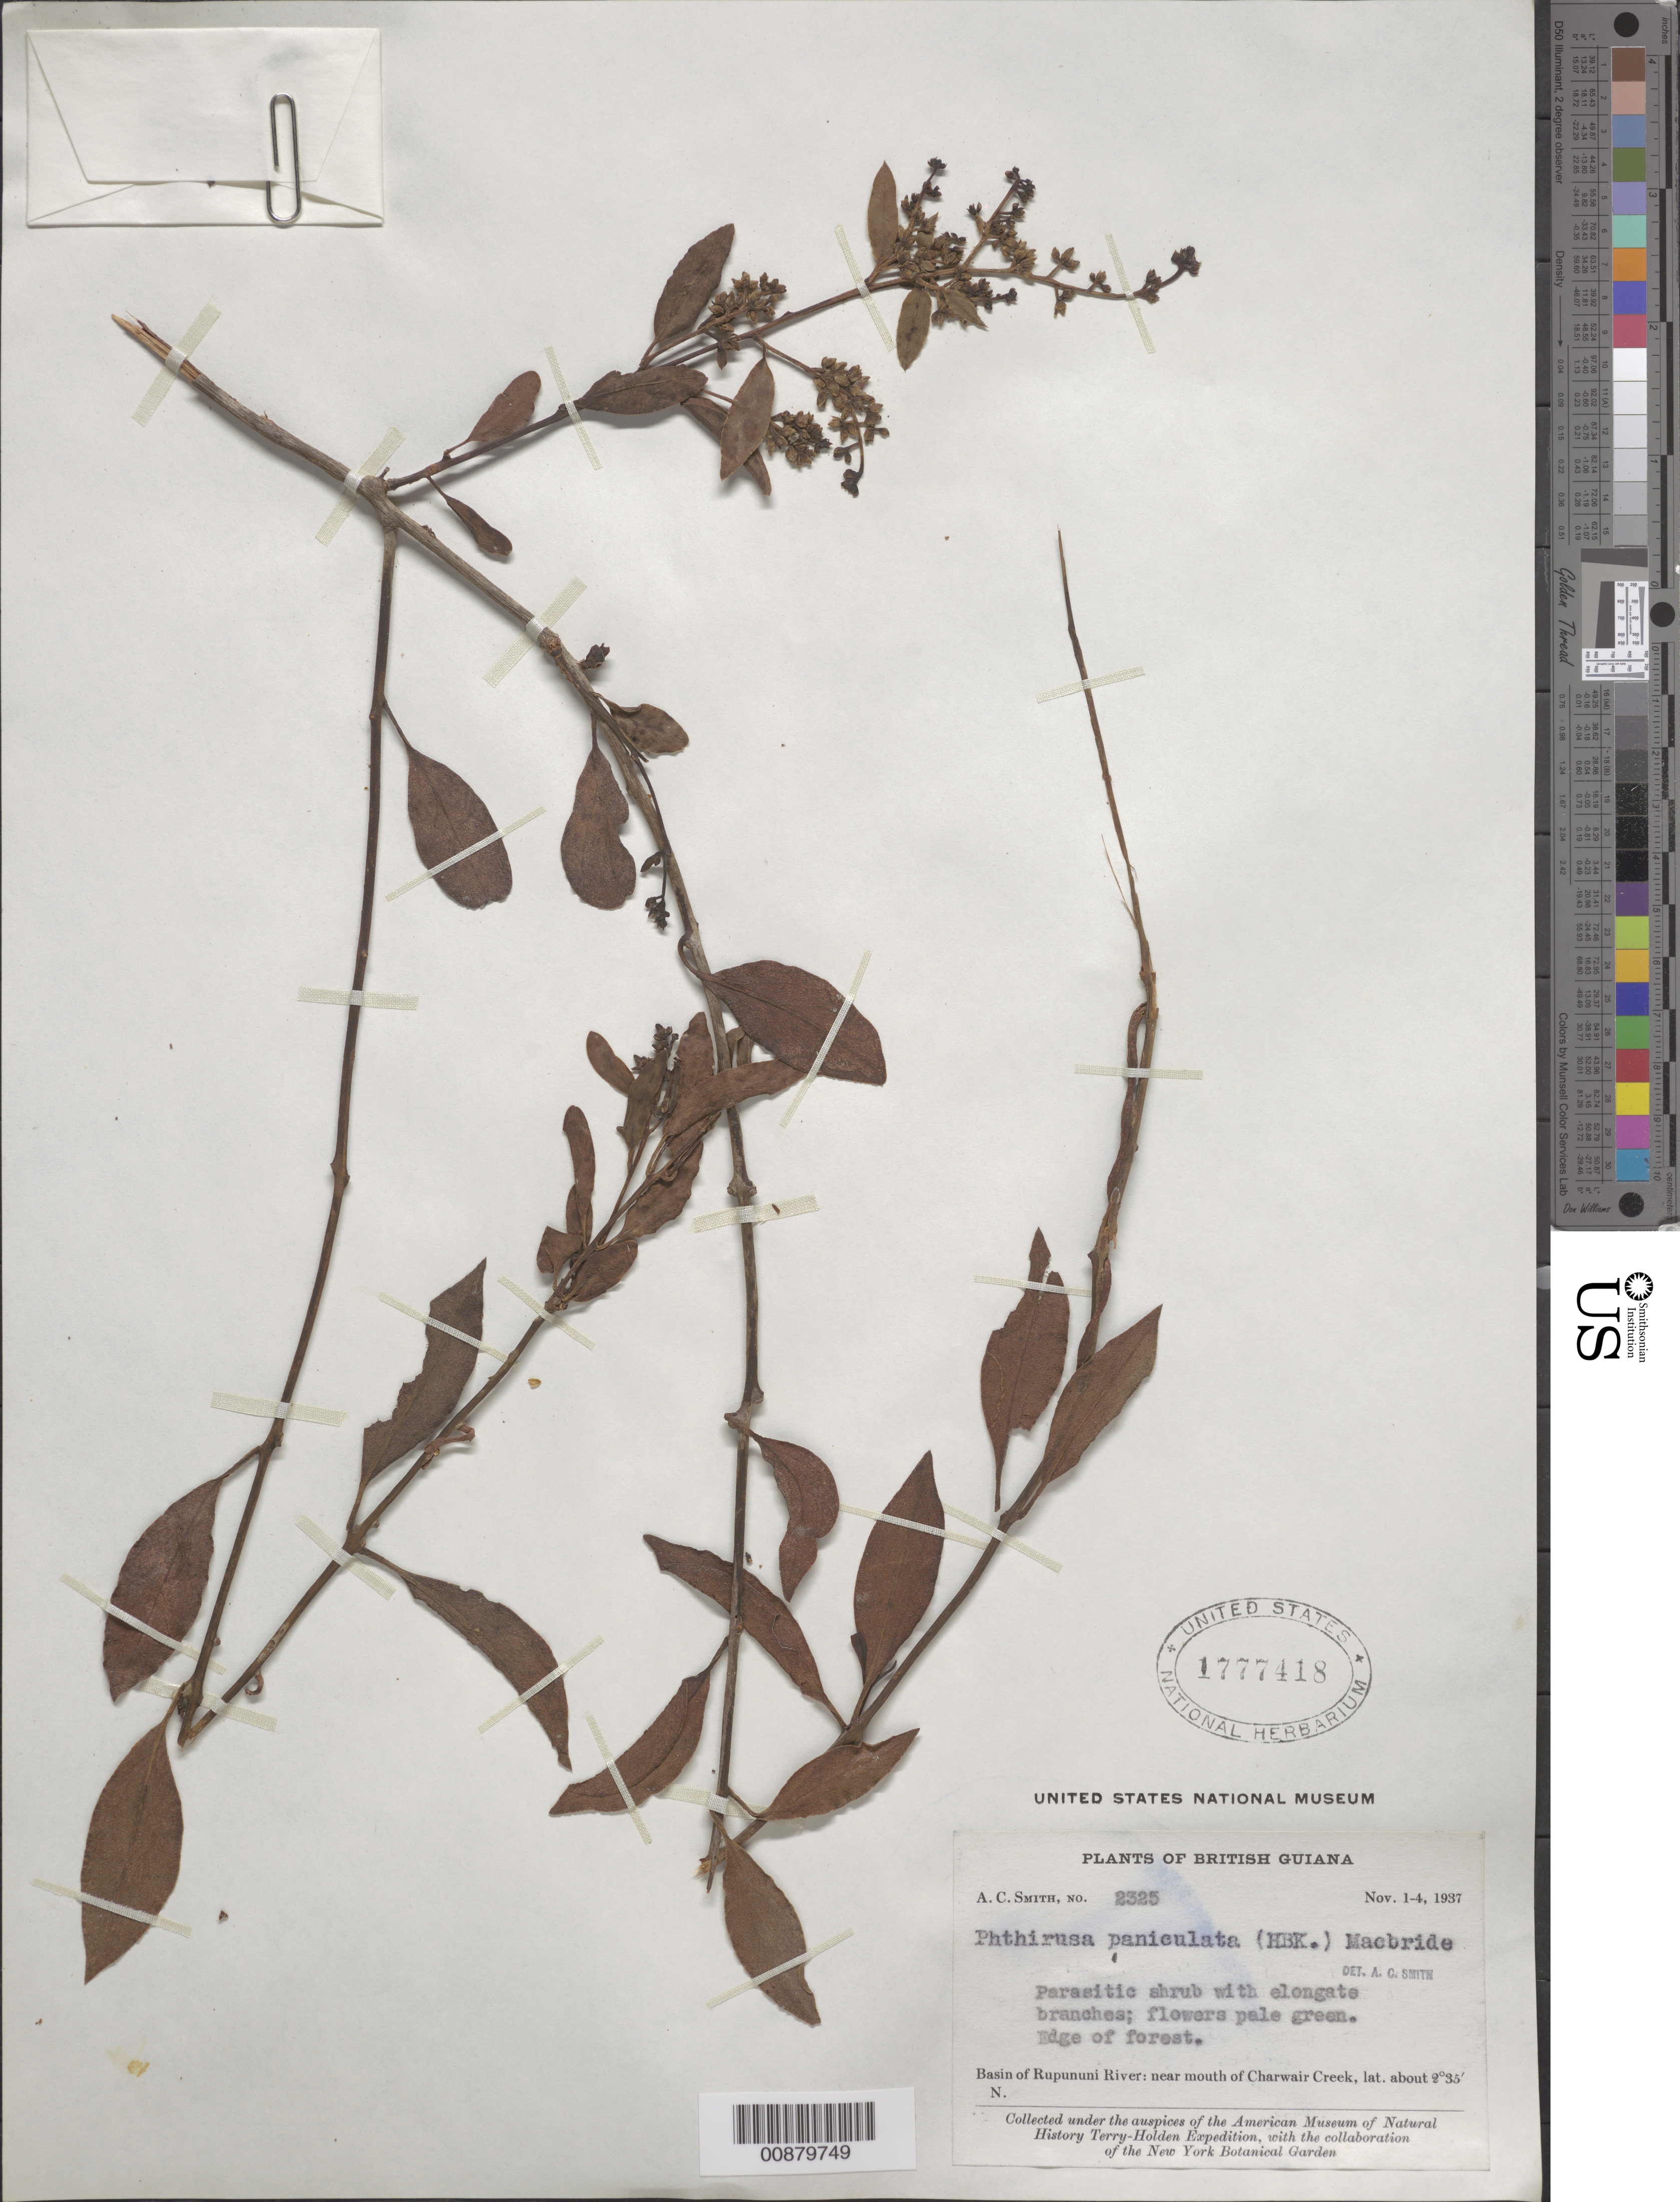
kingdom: Plantae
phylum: Tracheophyta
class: Magnoliopsida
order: Santalales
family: Loranthaceae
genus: Phthirusa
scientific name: Phthirusa stelis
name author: (L.) Kuijt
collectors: A. C. Smith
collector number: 2325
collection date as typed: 1-Nov-37 to 4-Nov-37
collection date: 1937-11-01/1937-11-04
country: Guyana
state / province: U. Takutu-U. Essequibo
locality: Charwair Creek, near mouth, Rupununi R. basin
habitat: Edge of forest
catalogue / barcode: US 1777418